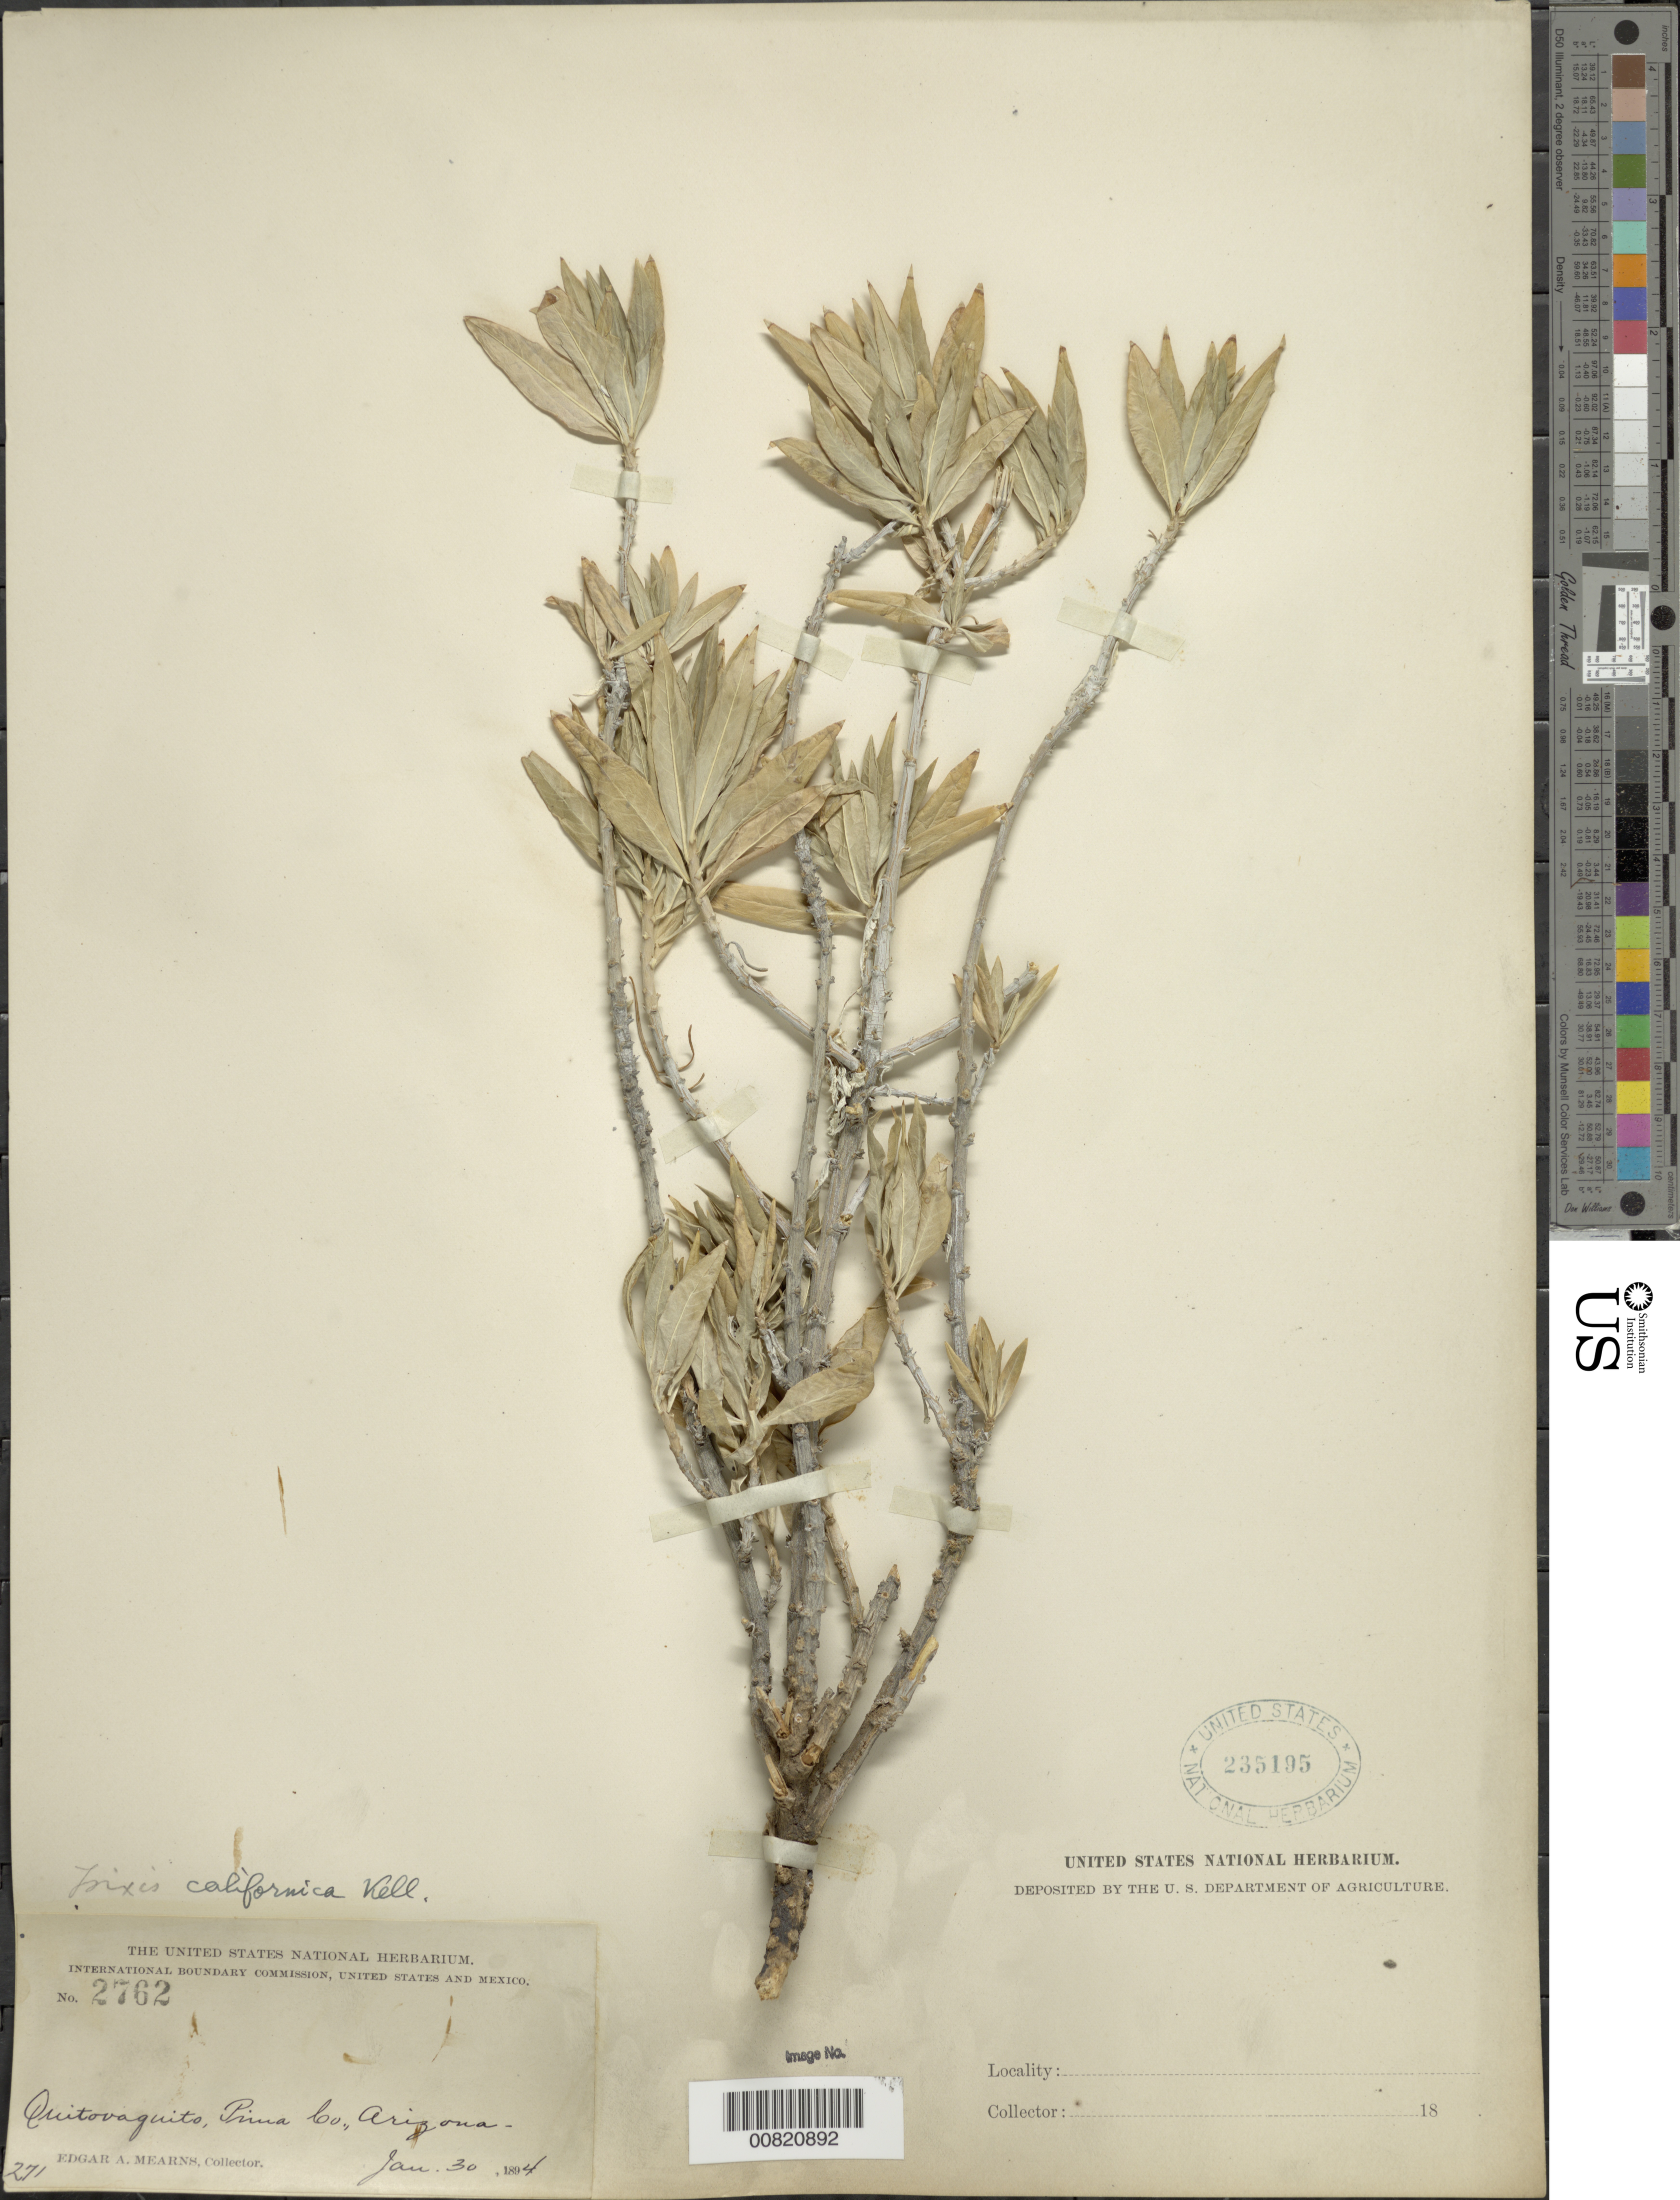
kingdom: Plantae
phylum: Tracheophyta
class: Magnoliopsida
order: Asterales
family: Asteraceae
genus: Trixis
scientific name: Trixis californica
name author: Kellogg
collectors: E. A. Mearns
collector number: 2762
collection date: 1894-01-30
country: United States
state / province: Arizona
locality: Quitovaguito, Pima Co.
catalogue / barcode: US 235195